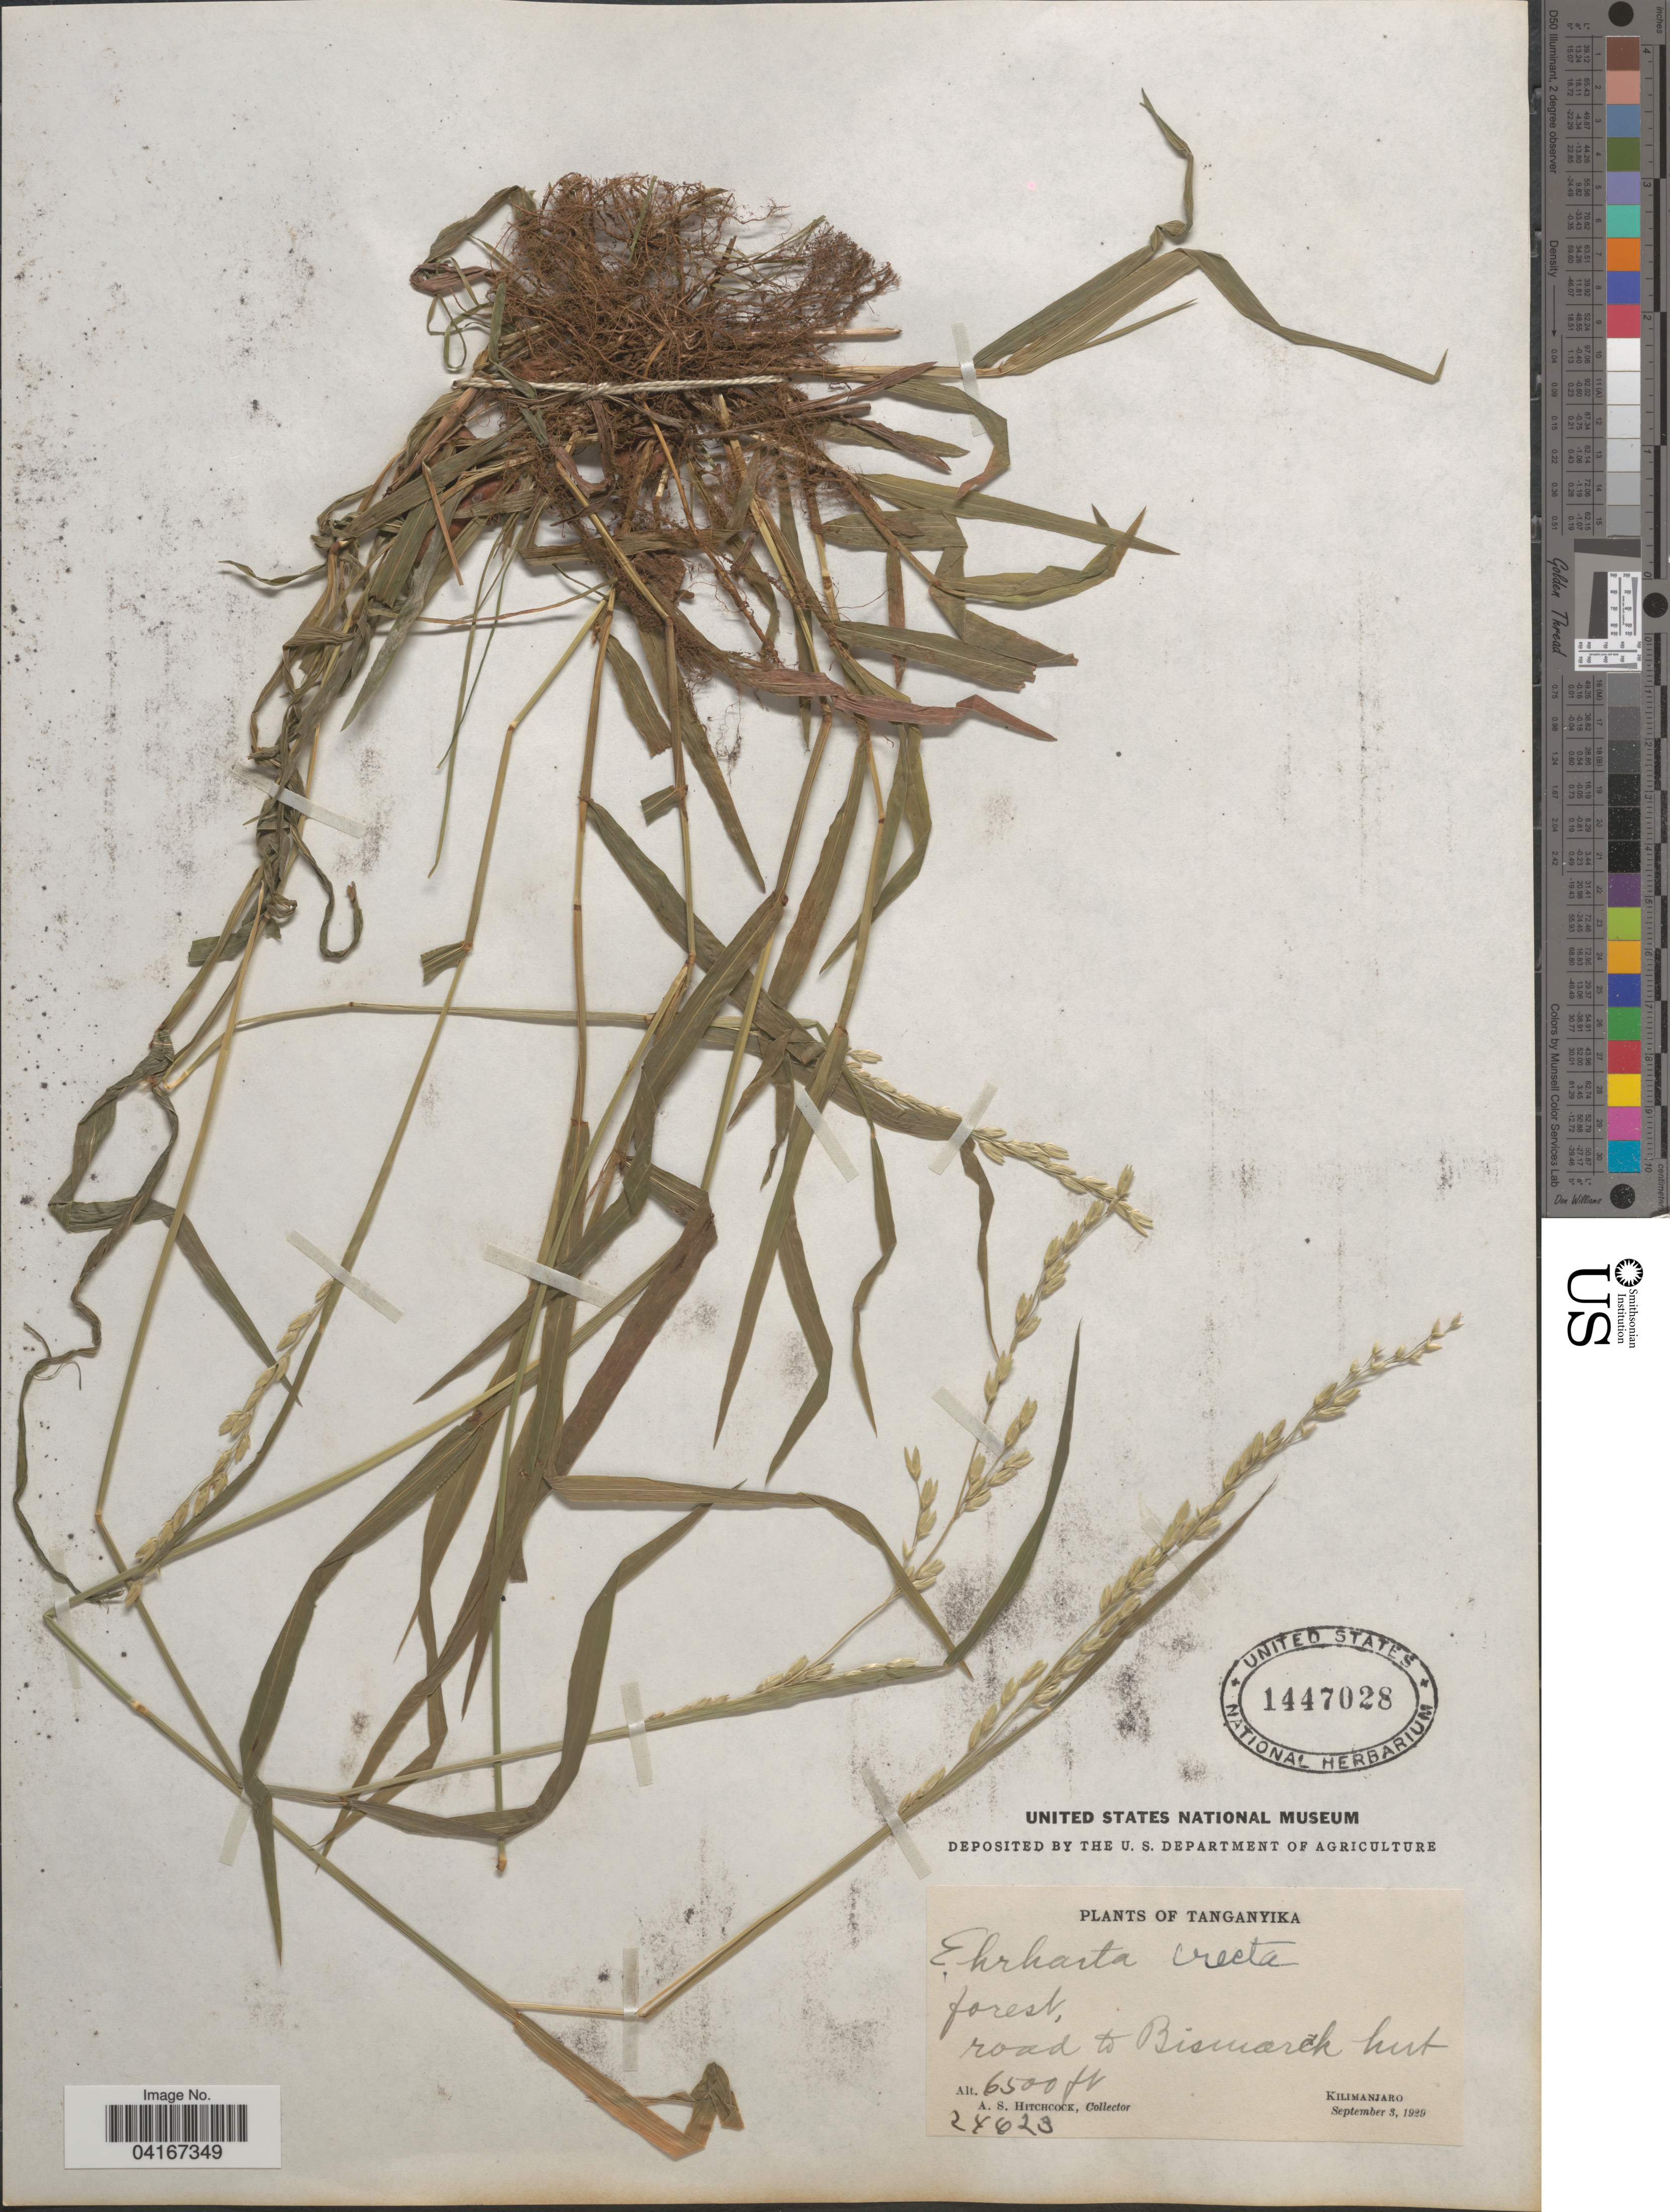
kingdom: Plantae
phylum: Tracheophyta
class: Liliopsida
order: Poales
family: Poaceae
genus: Ehrharta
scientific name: Ehrharta erecta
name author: Lam.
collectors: A. S. Hitchcock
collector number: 24623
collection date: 1929-09-03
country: Tanzania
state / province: Kilimanjaro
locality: Tanganyika. Road to Bismarck hut.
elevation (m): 1981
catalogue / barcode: US 1447028